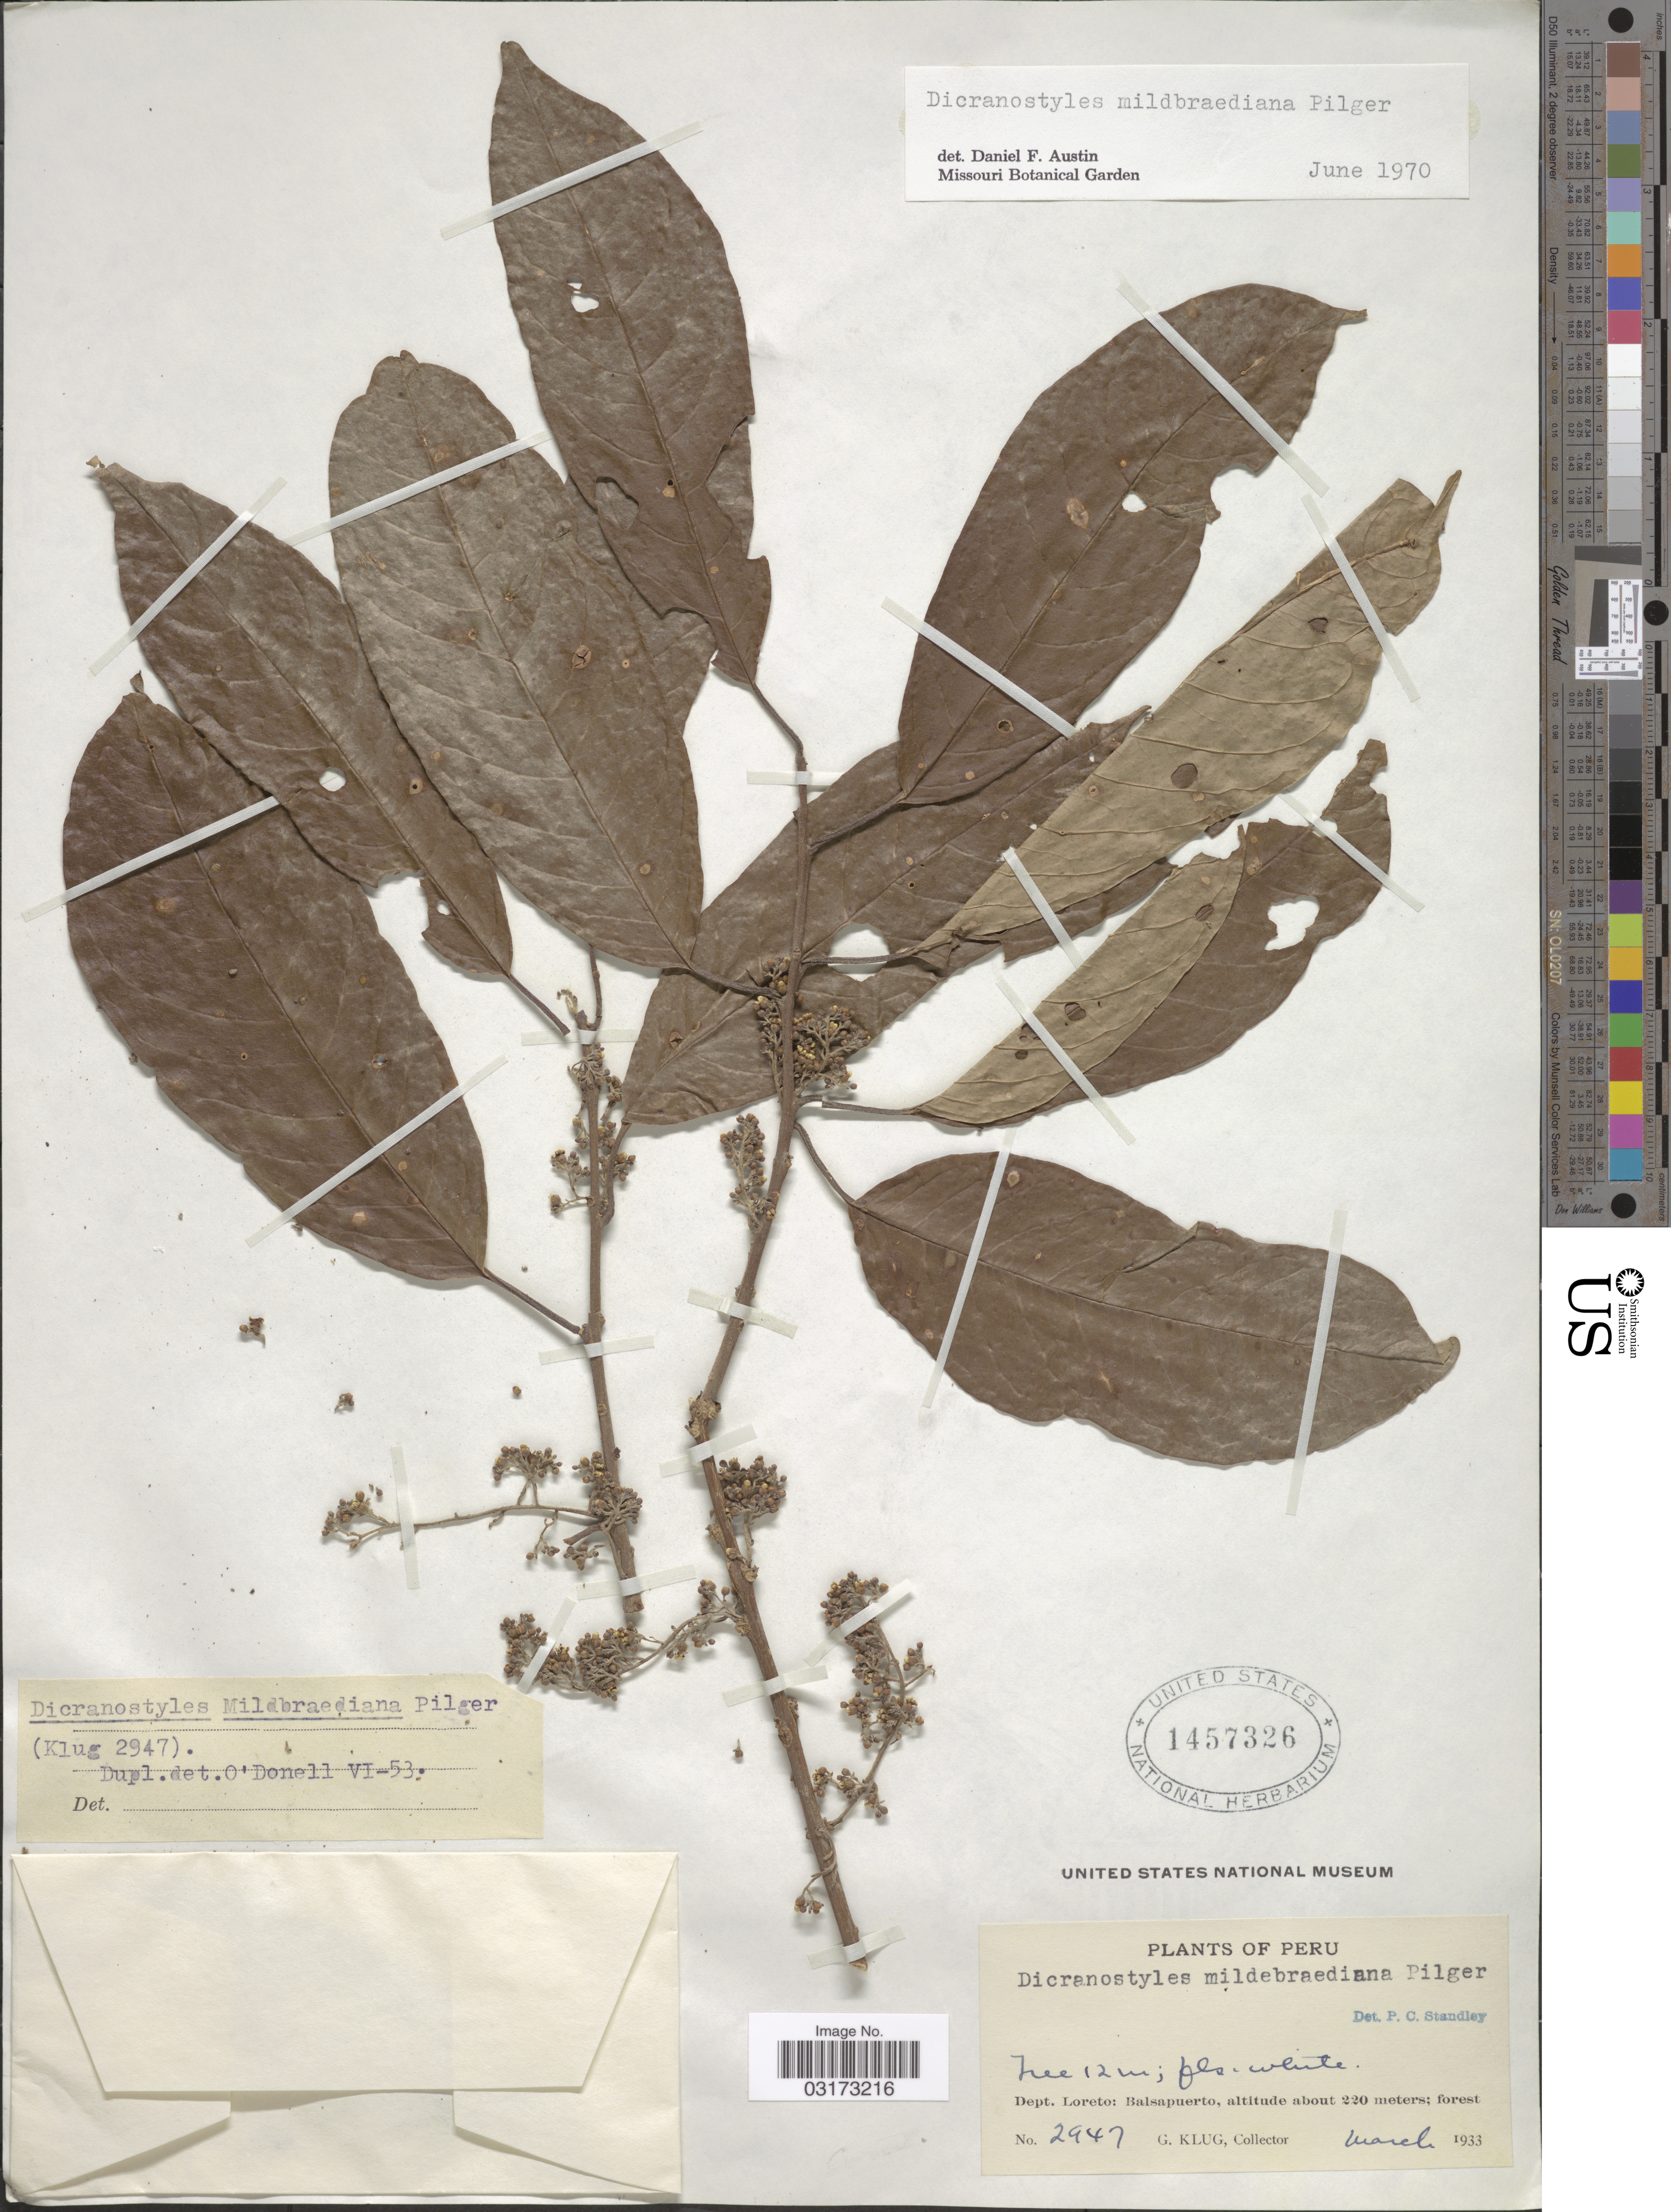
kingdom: Plantae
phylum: Tracheophyta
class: Magnoliopsida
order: Solanales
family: Convolvulaceae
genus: Dicranostyles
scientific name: Dicranostyles mildbraediana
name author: Pilg.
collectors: G. Klug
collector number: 2947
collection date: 1933-03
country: Peru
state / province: Loreto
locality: Dept. Loreto: Balsapuerto.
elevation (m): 220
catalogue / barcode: US 1457326